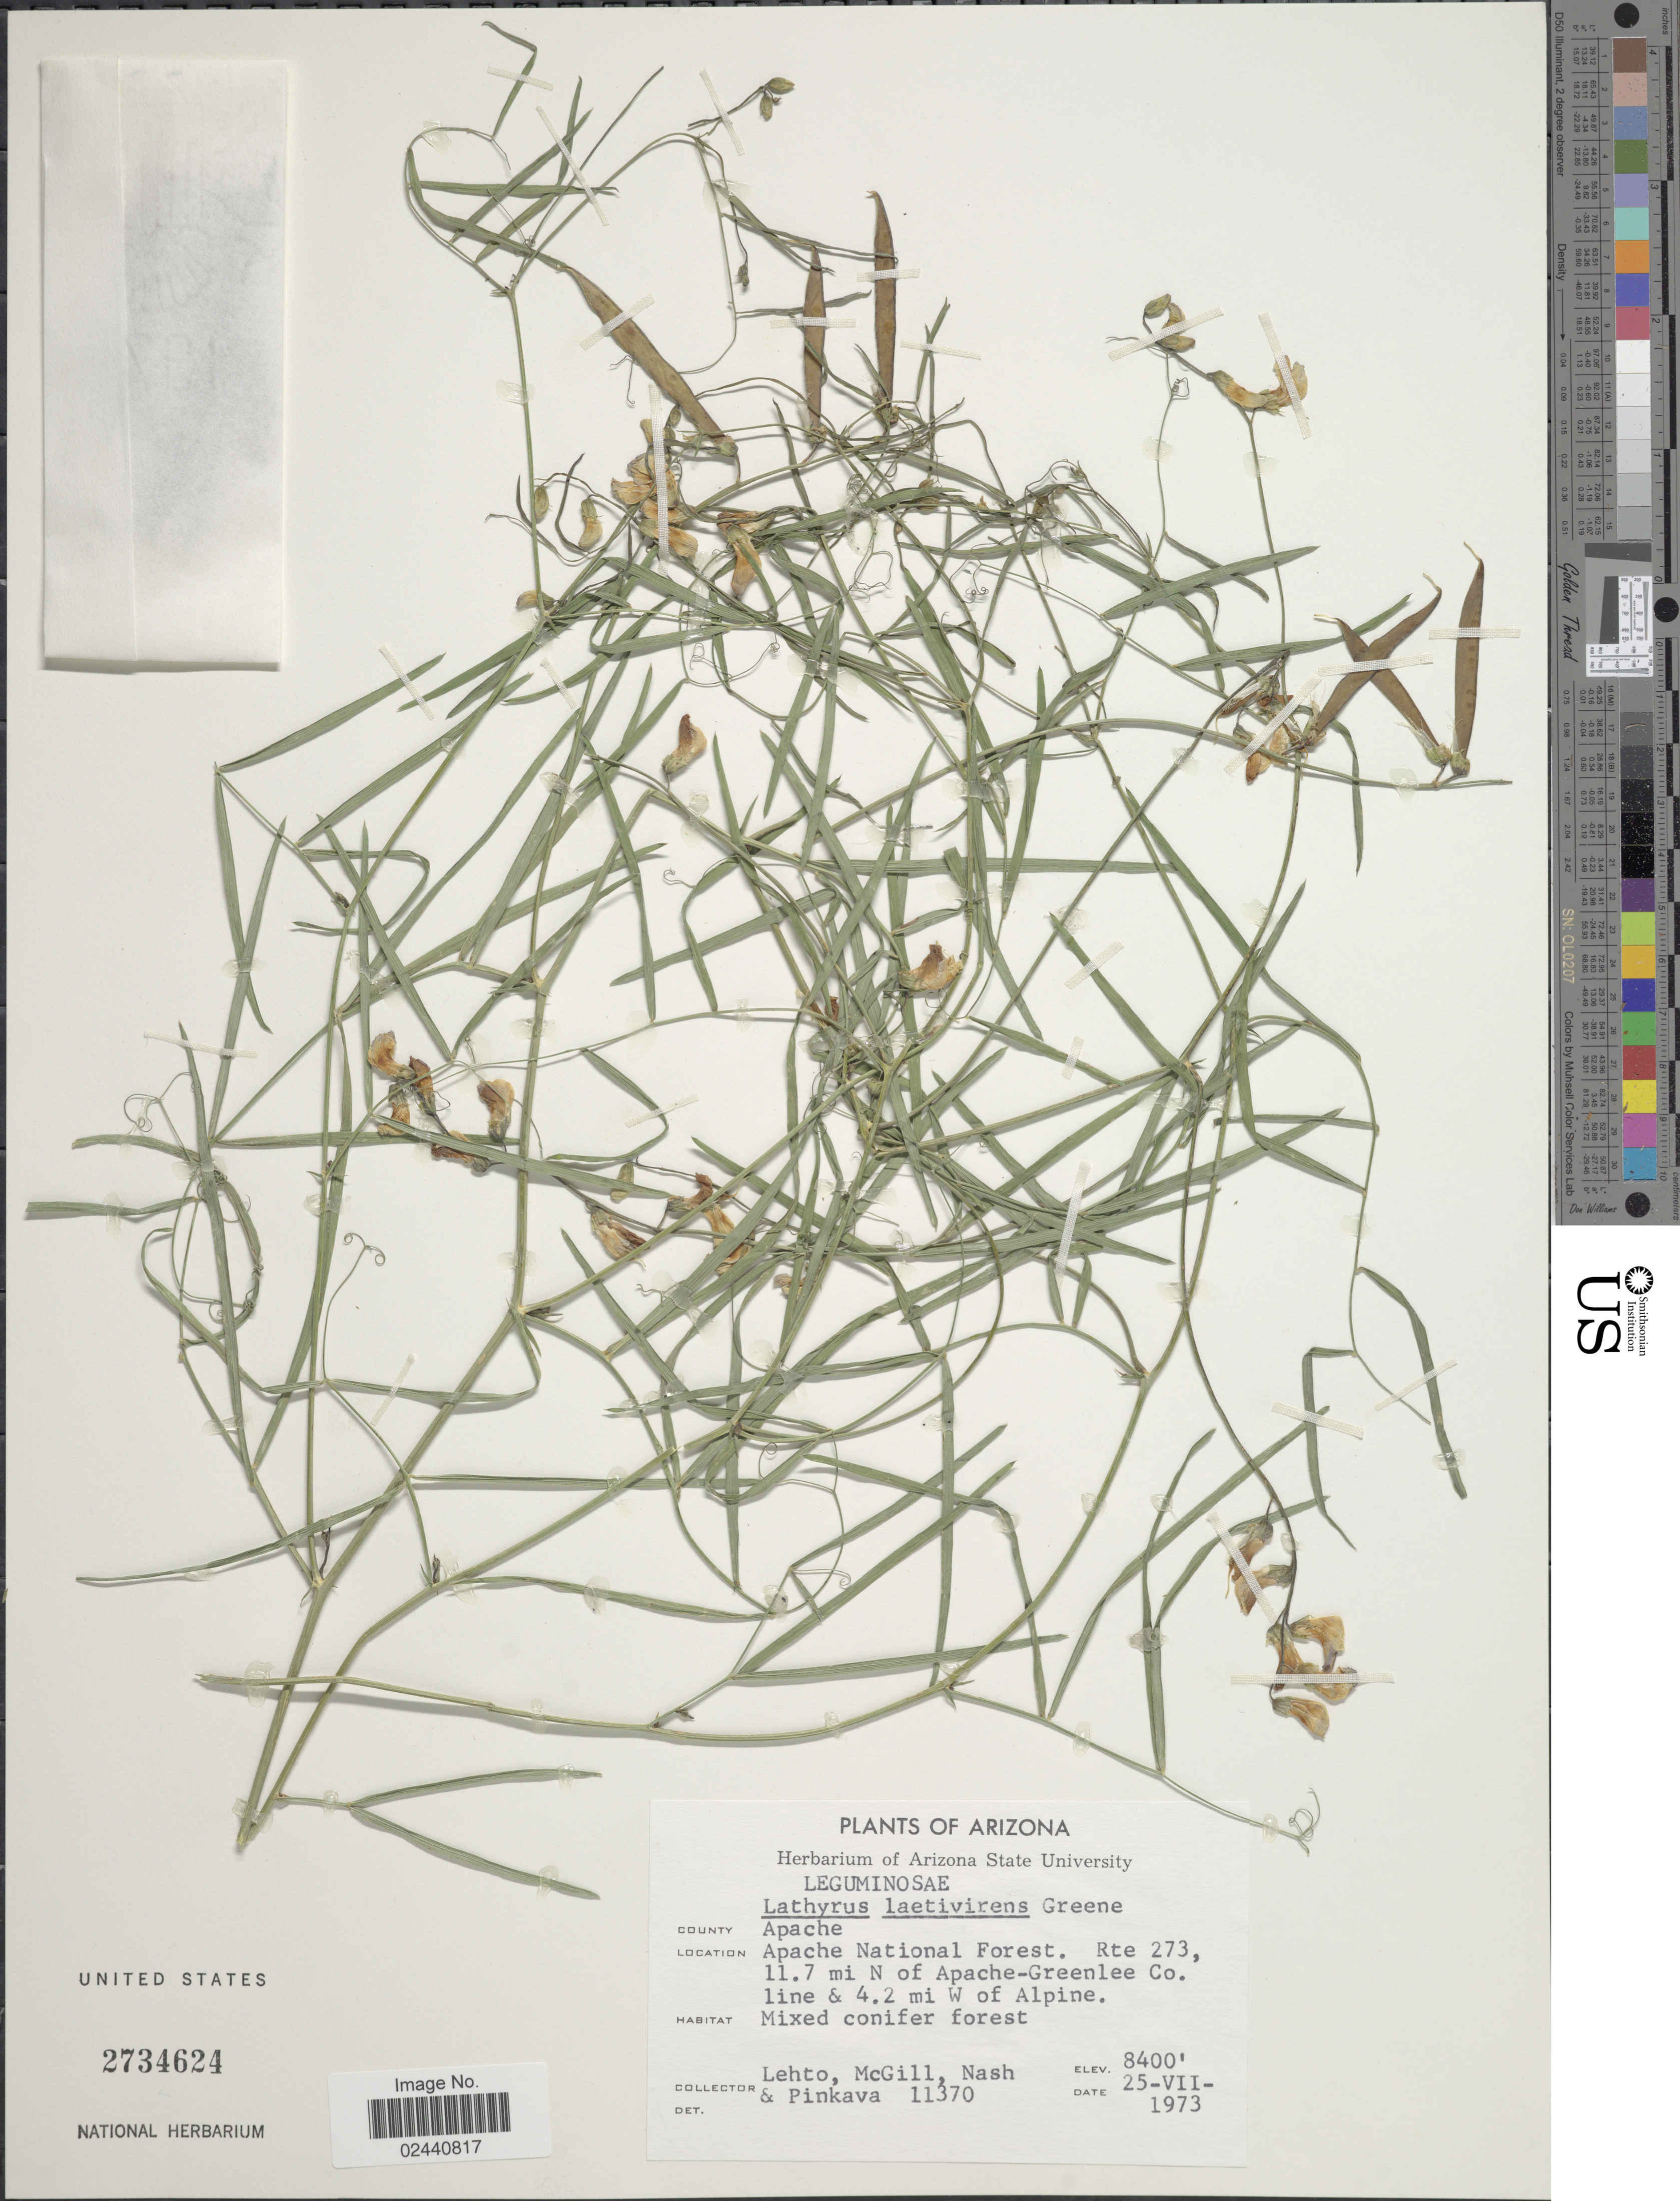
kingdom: Plantae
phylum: Tracheophyta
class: Magnoliopsida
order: Fabales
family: Fabaceae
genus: Lathyrus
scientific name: Lathyrus laetivirens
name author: Greene in Rydb.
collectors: -. Lehto, -. McGill, -- Nash & -. Pinkava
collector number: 11370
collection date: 1973-07-25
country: United States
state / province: Arizona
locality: County Apache, Apache National Forest. Rte 273, 11.7 mi N of Apache-Greenlee Co. line & 4.2 mi W of Alpine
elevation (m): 2560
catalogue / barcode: US 2734624